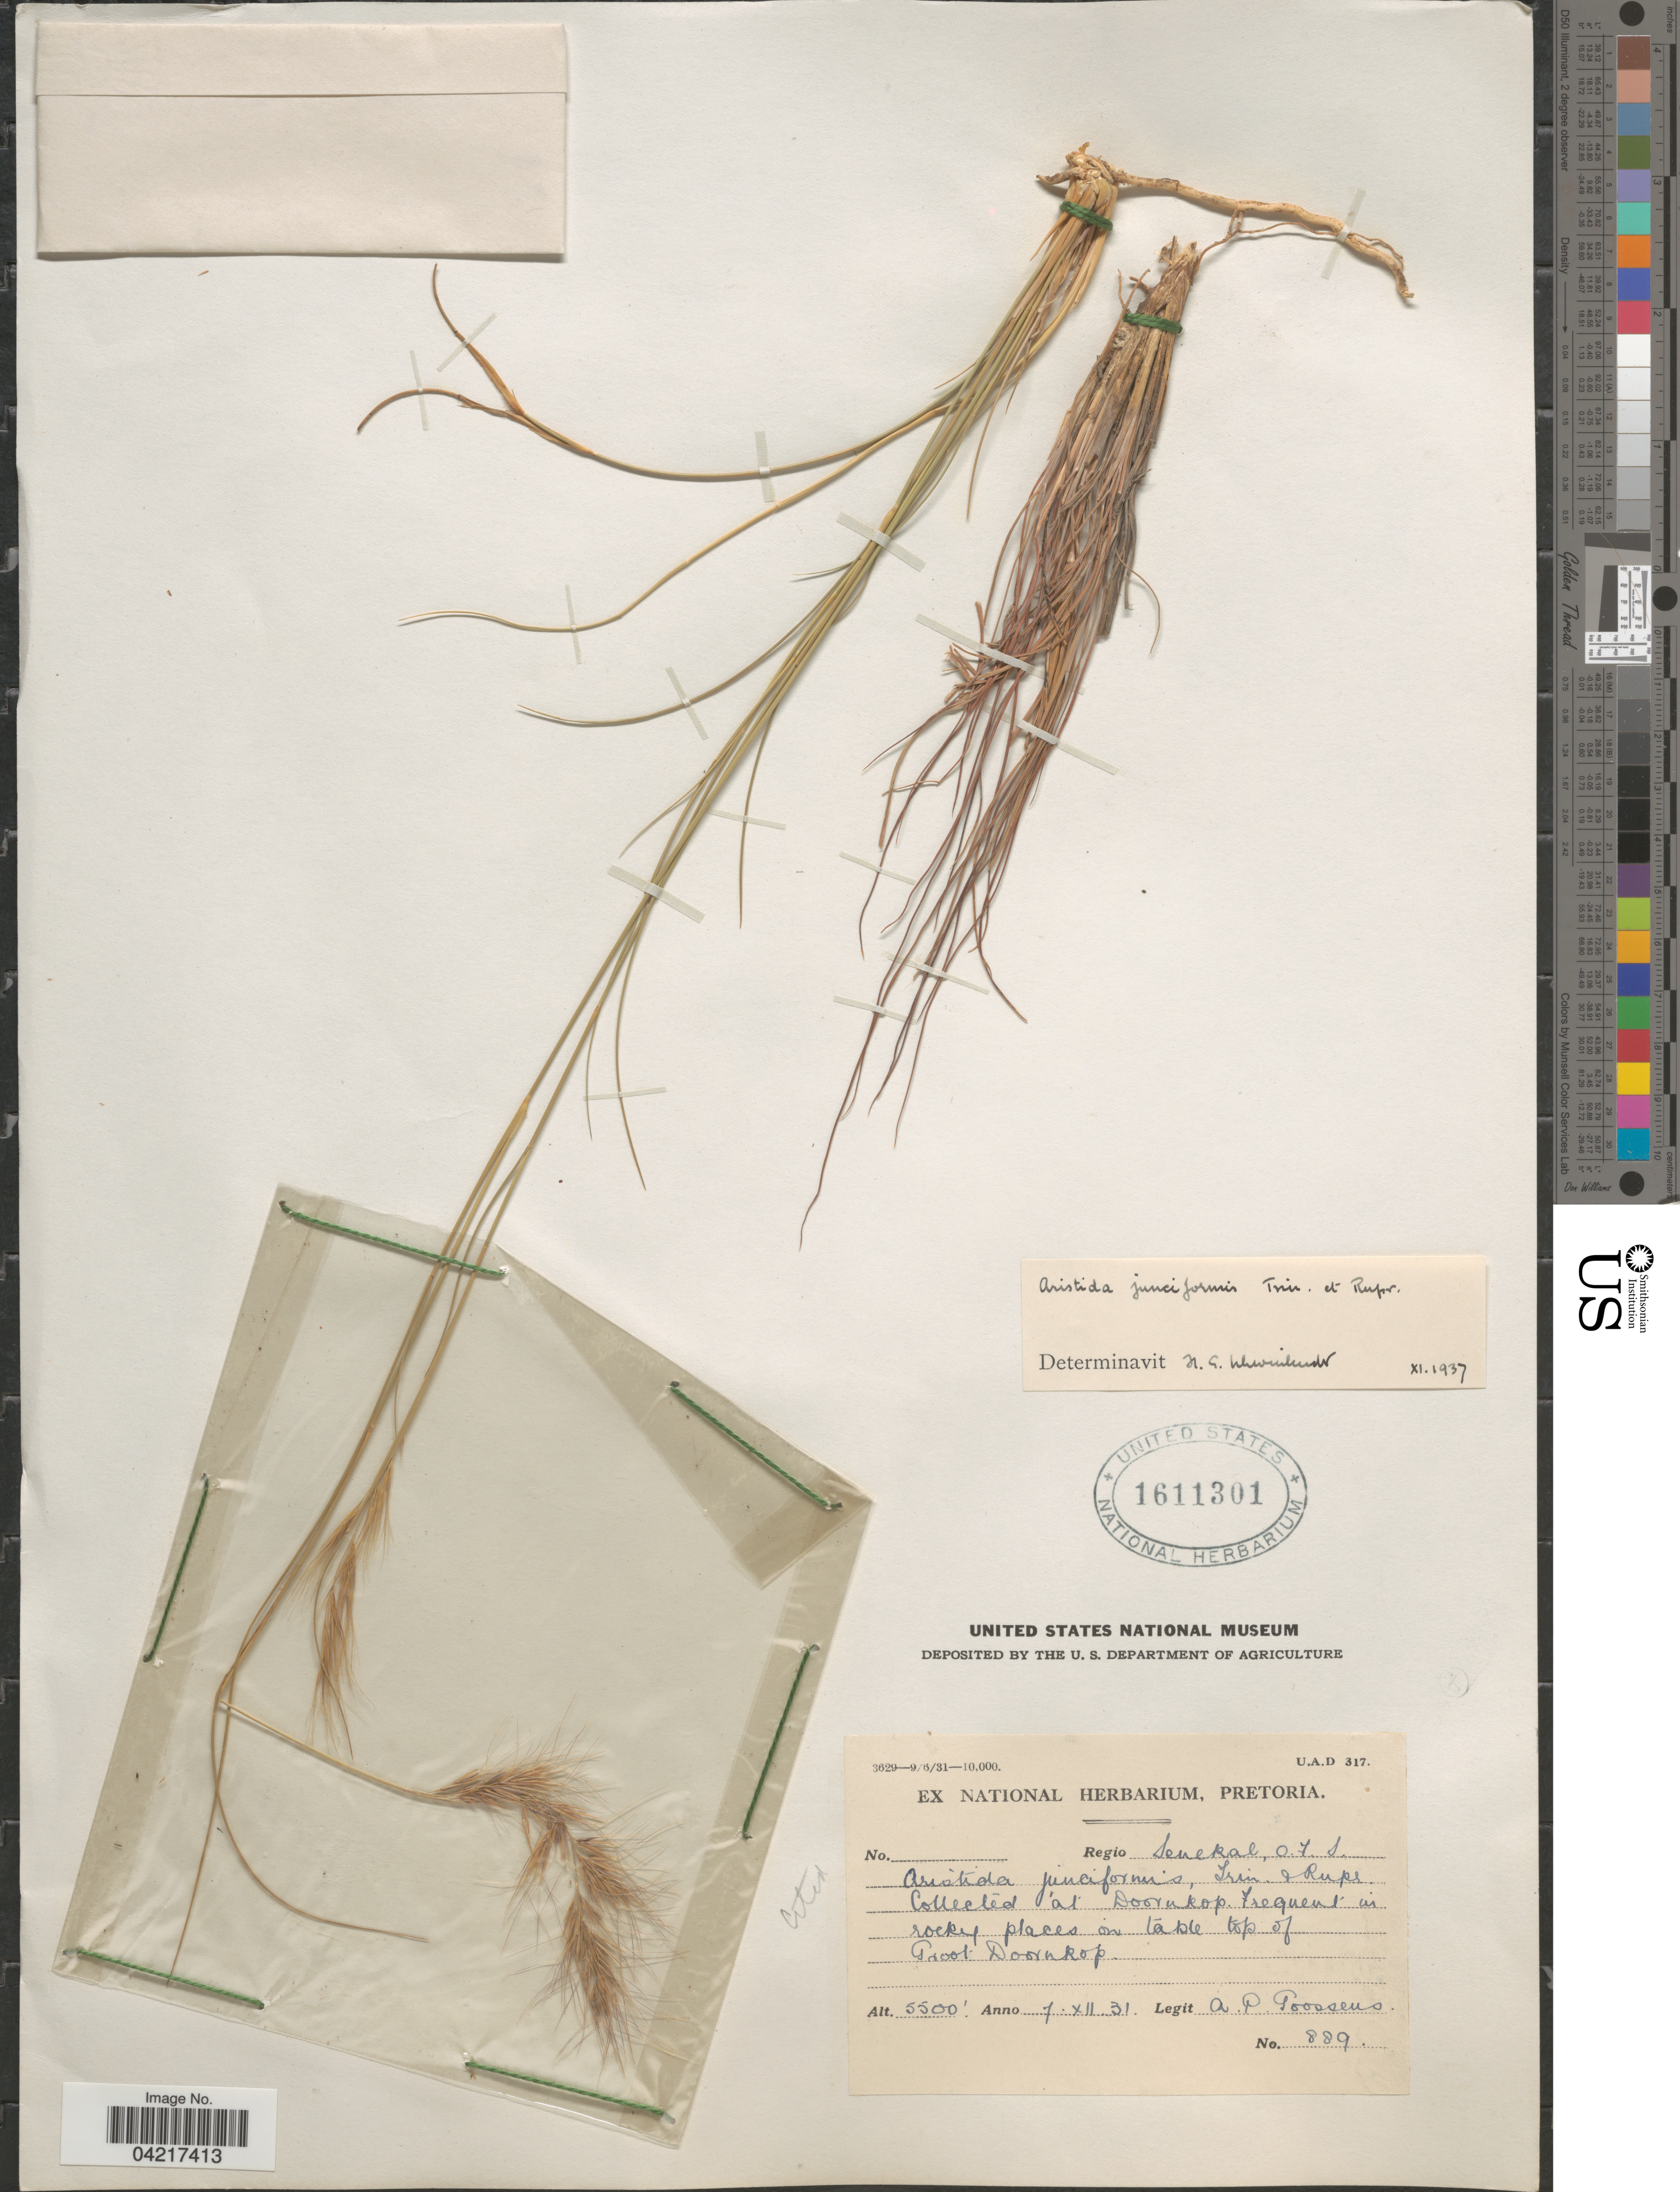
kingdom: Plantae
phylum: Tracheophyta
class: Liliopsida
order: Poales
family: Poaceae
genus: Aristida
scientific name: Aristida junciformis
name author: Trin. & Rupr.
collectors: A. P. G. Goossens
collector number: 889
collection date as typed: Transcribed d/m/y: 7/12/31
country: South Africa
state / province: Free State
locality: Region Senekal, O. F. S. Doornkop. Frequent in rocky places on table top of Groot Doornkop.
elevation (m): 1676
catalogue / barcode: US 1611301